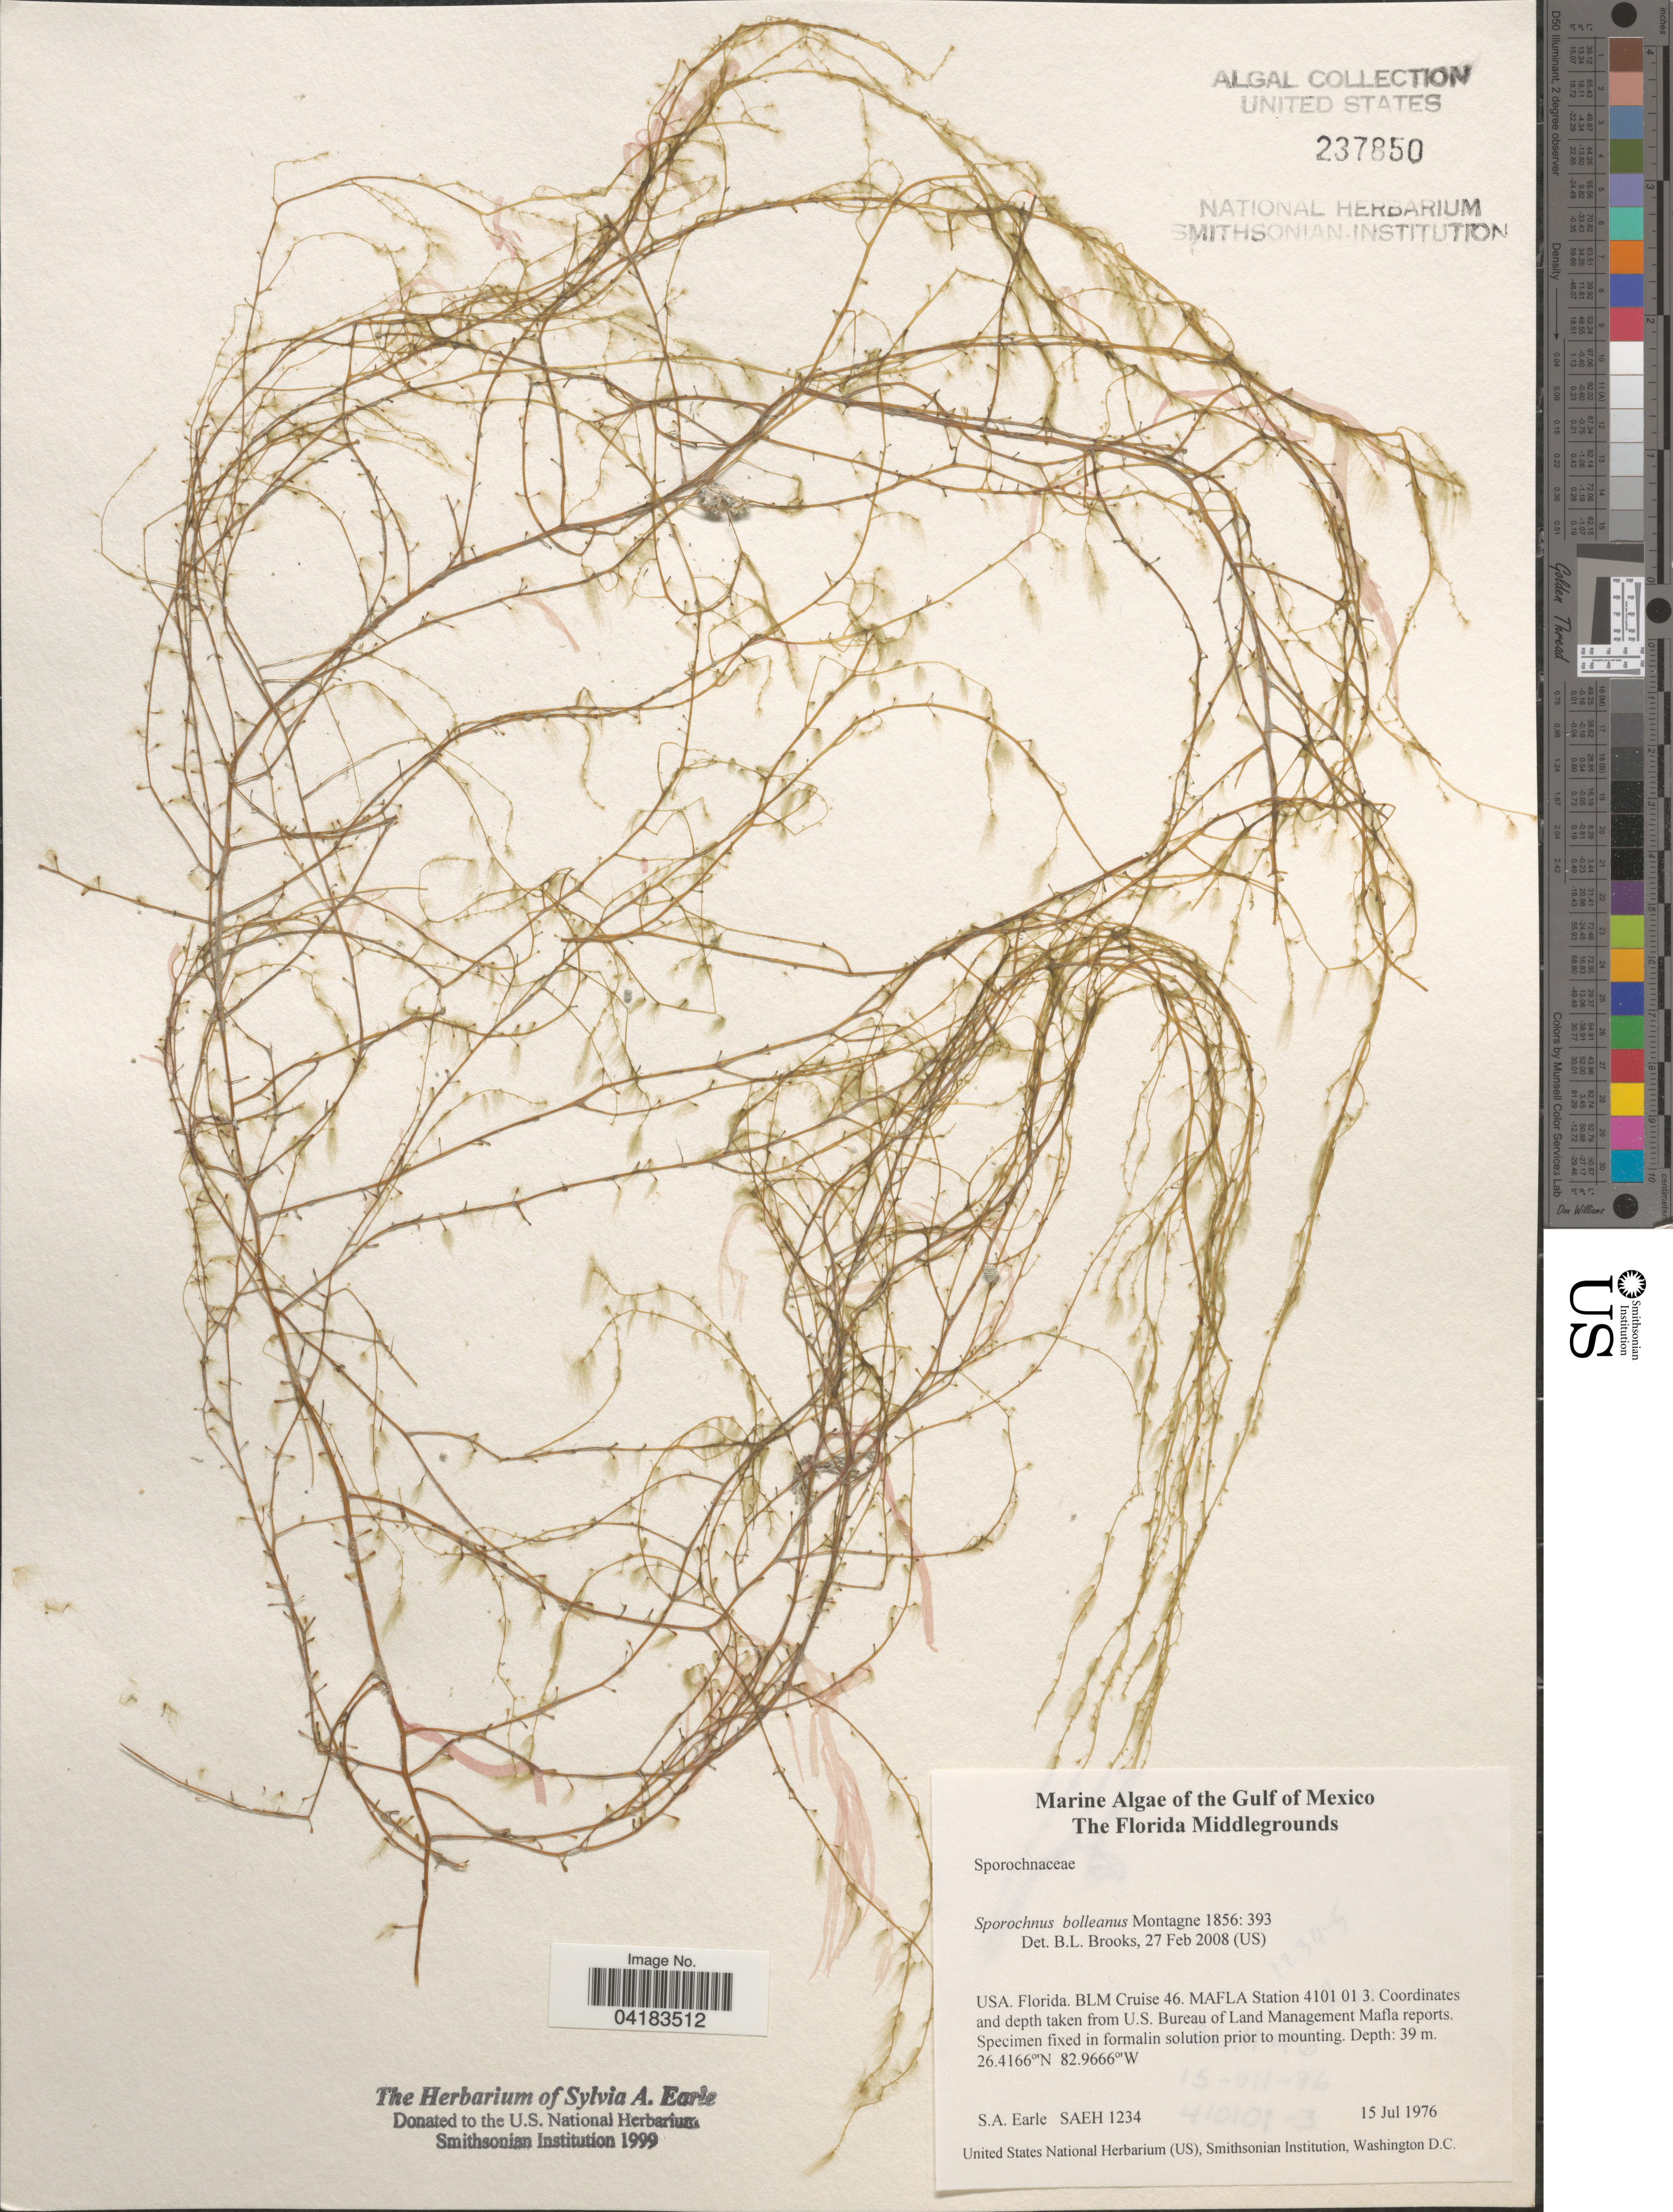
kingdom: Chromista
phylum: Ochrophyta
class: Phaeophyceae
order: Sporochnales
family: Sporochnaceae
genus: Sporochnus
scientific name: Sporochnus bolleanus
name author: Mont.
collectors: S. A. Earle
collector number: SAEH1234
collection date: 1976-07-15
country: United States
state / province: Florida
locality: The Gulf of Mexico. The Florida Middlegrounds. BLM Cruise 46. MAFLA Station 4101 01 3. Coordinates and depth taken from U.S. Bureau of Land Management Mafla reports.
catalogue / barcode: US 237850